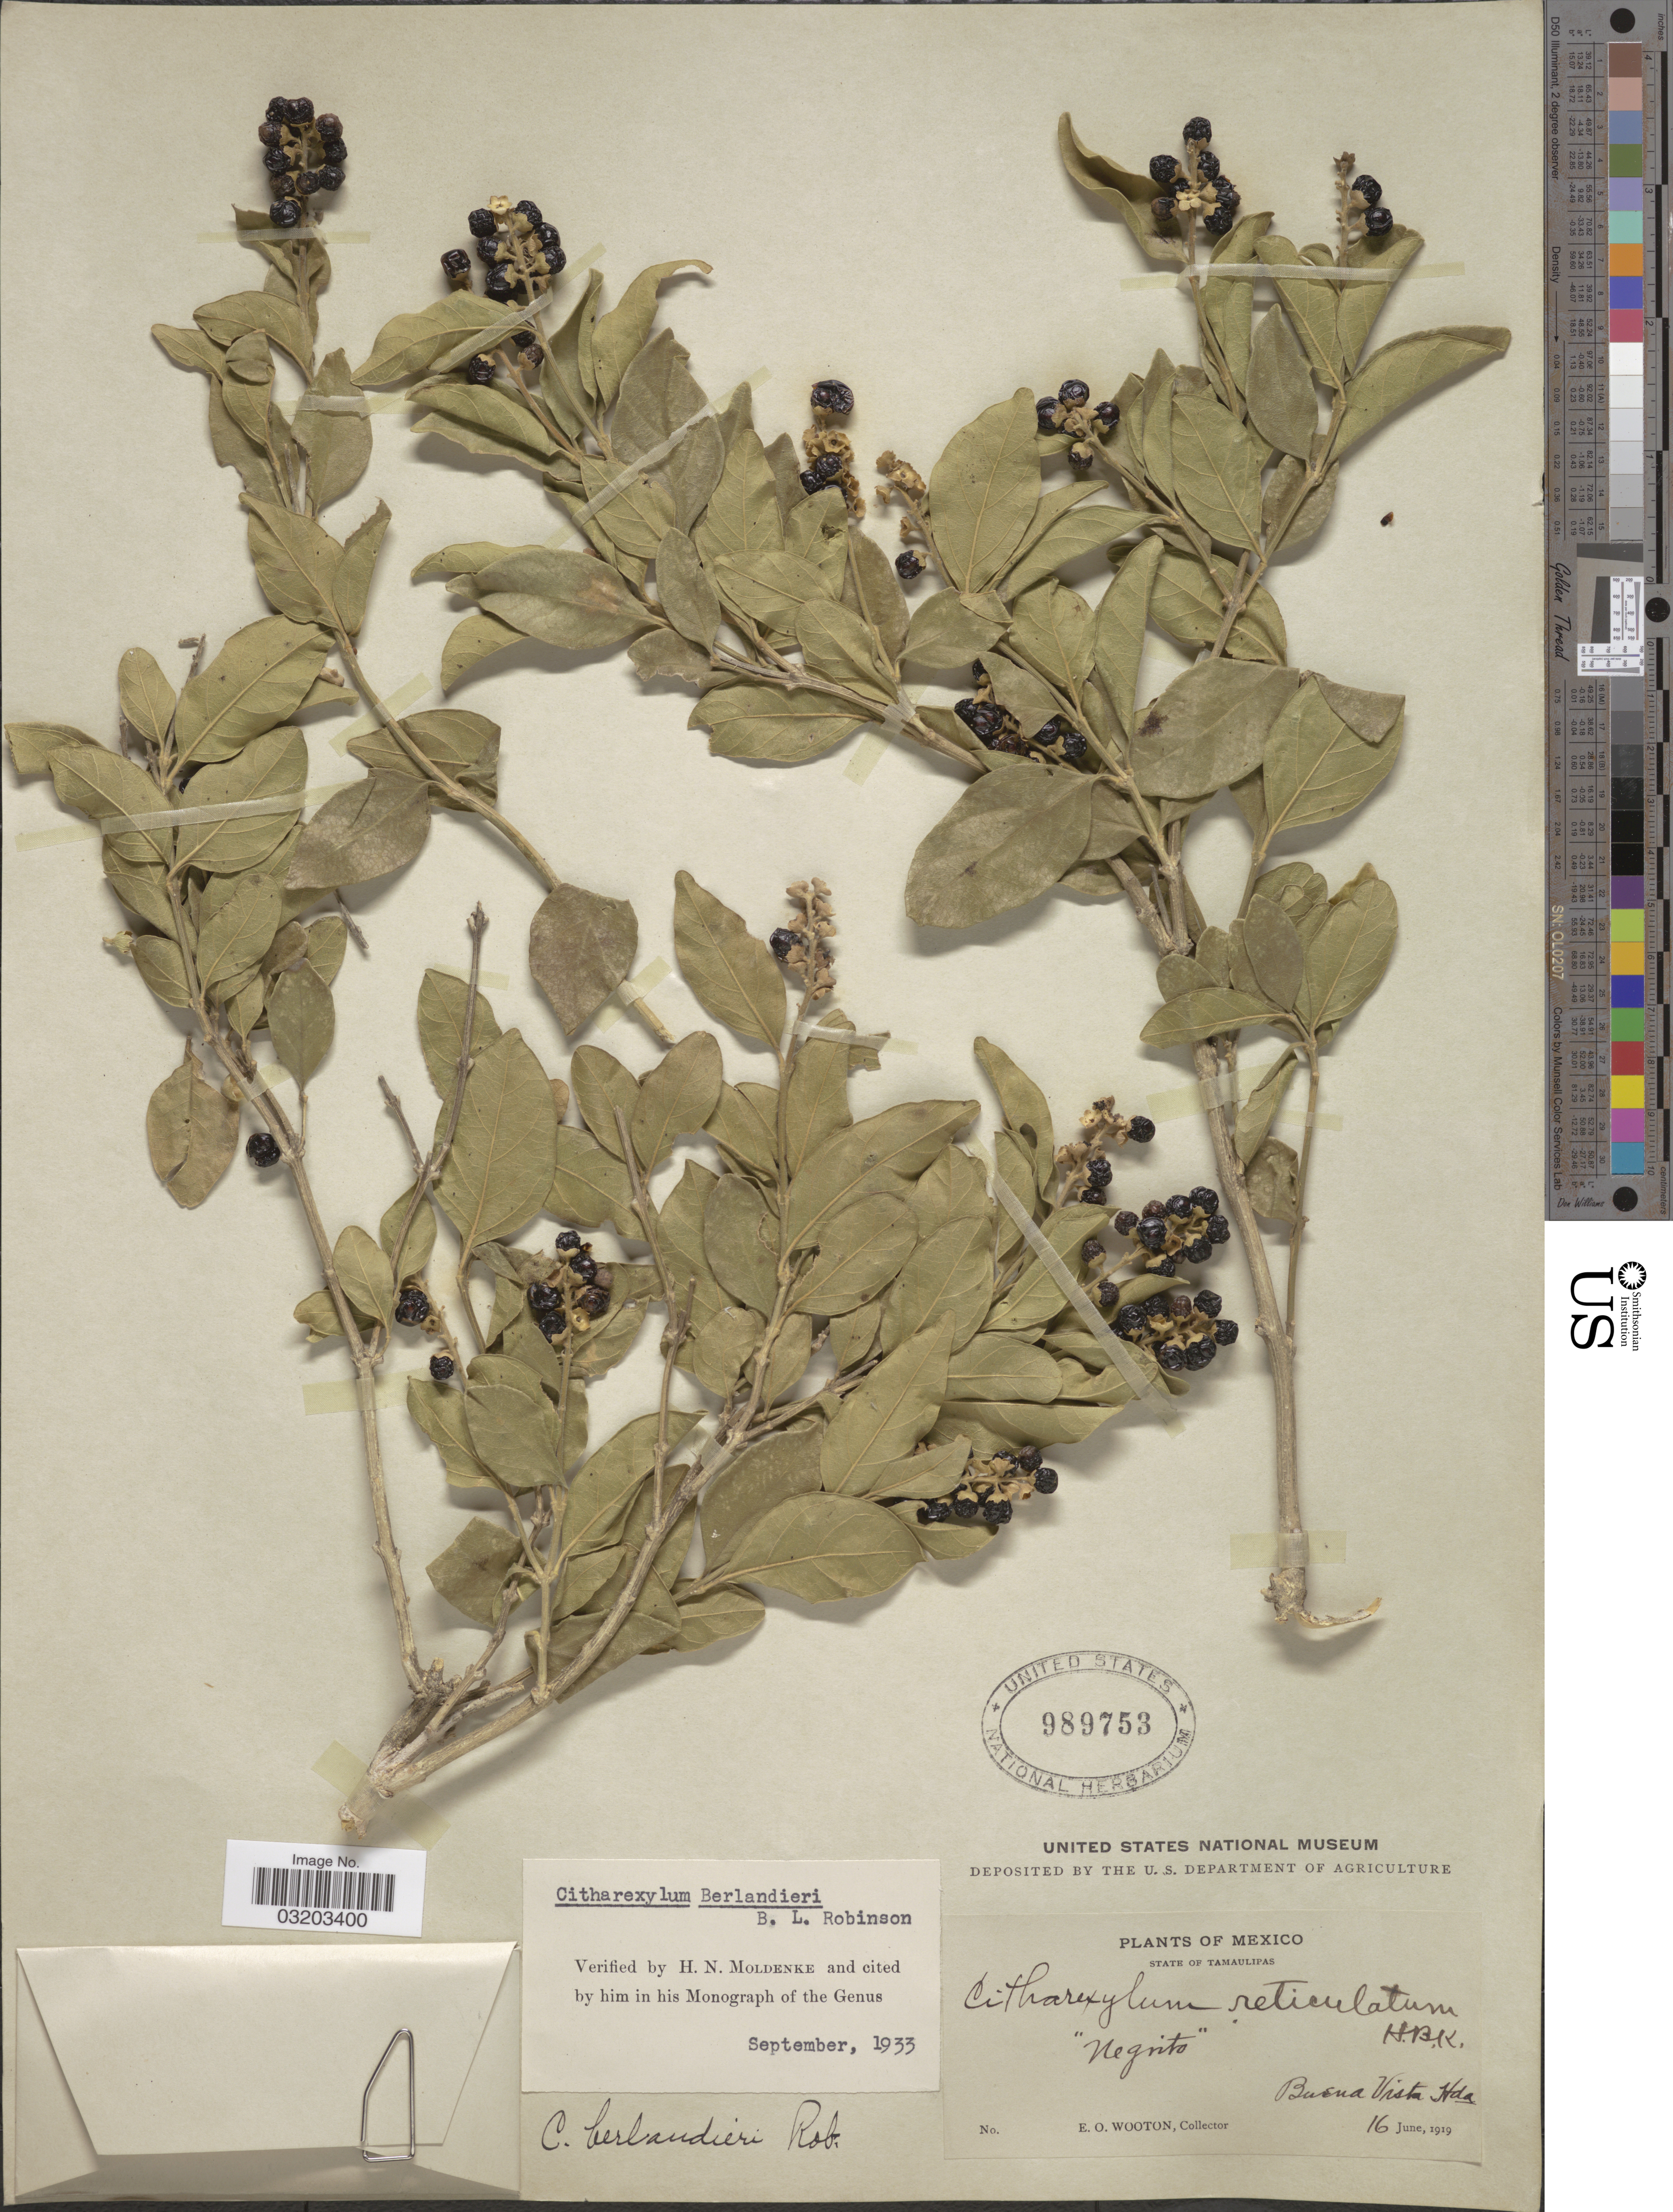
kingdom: Plantae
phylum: Tracheophyta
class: Magnoliopsida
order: Lamiales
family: Verbenaceae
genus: Citharexylum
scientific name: Citharexylum berlandieri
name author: B.L. Rob.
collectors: E. O. Wooton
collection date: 1919-06-16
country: Mexico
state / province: Tamaulipas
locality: Buena Vista Hda.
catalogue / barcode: US 989753